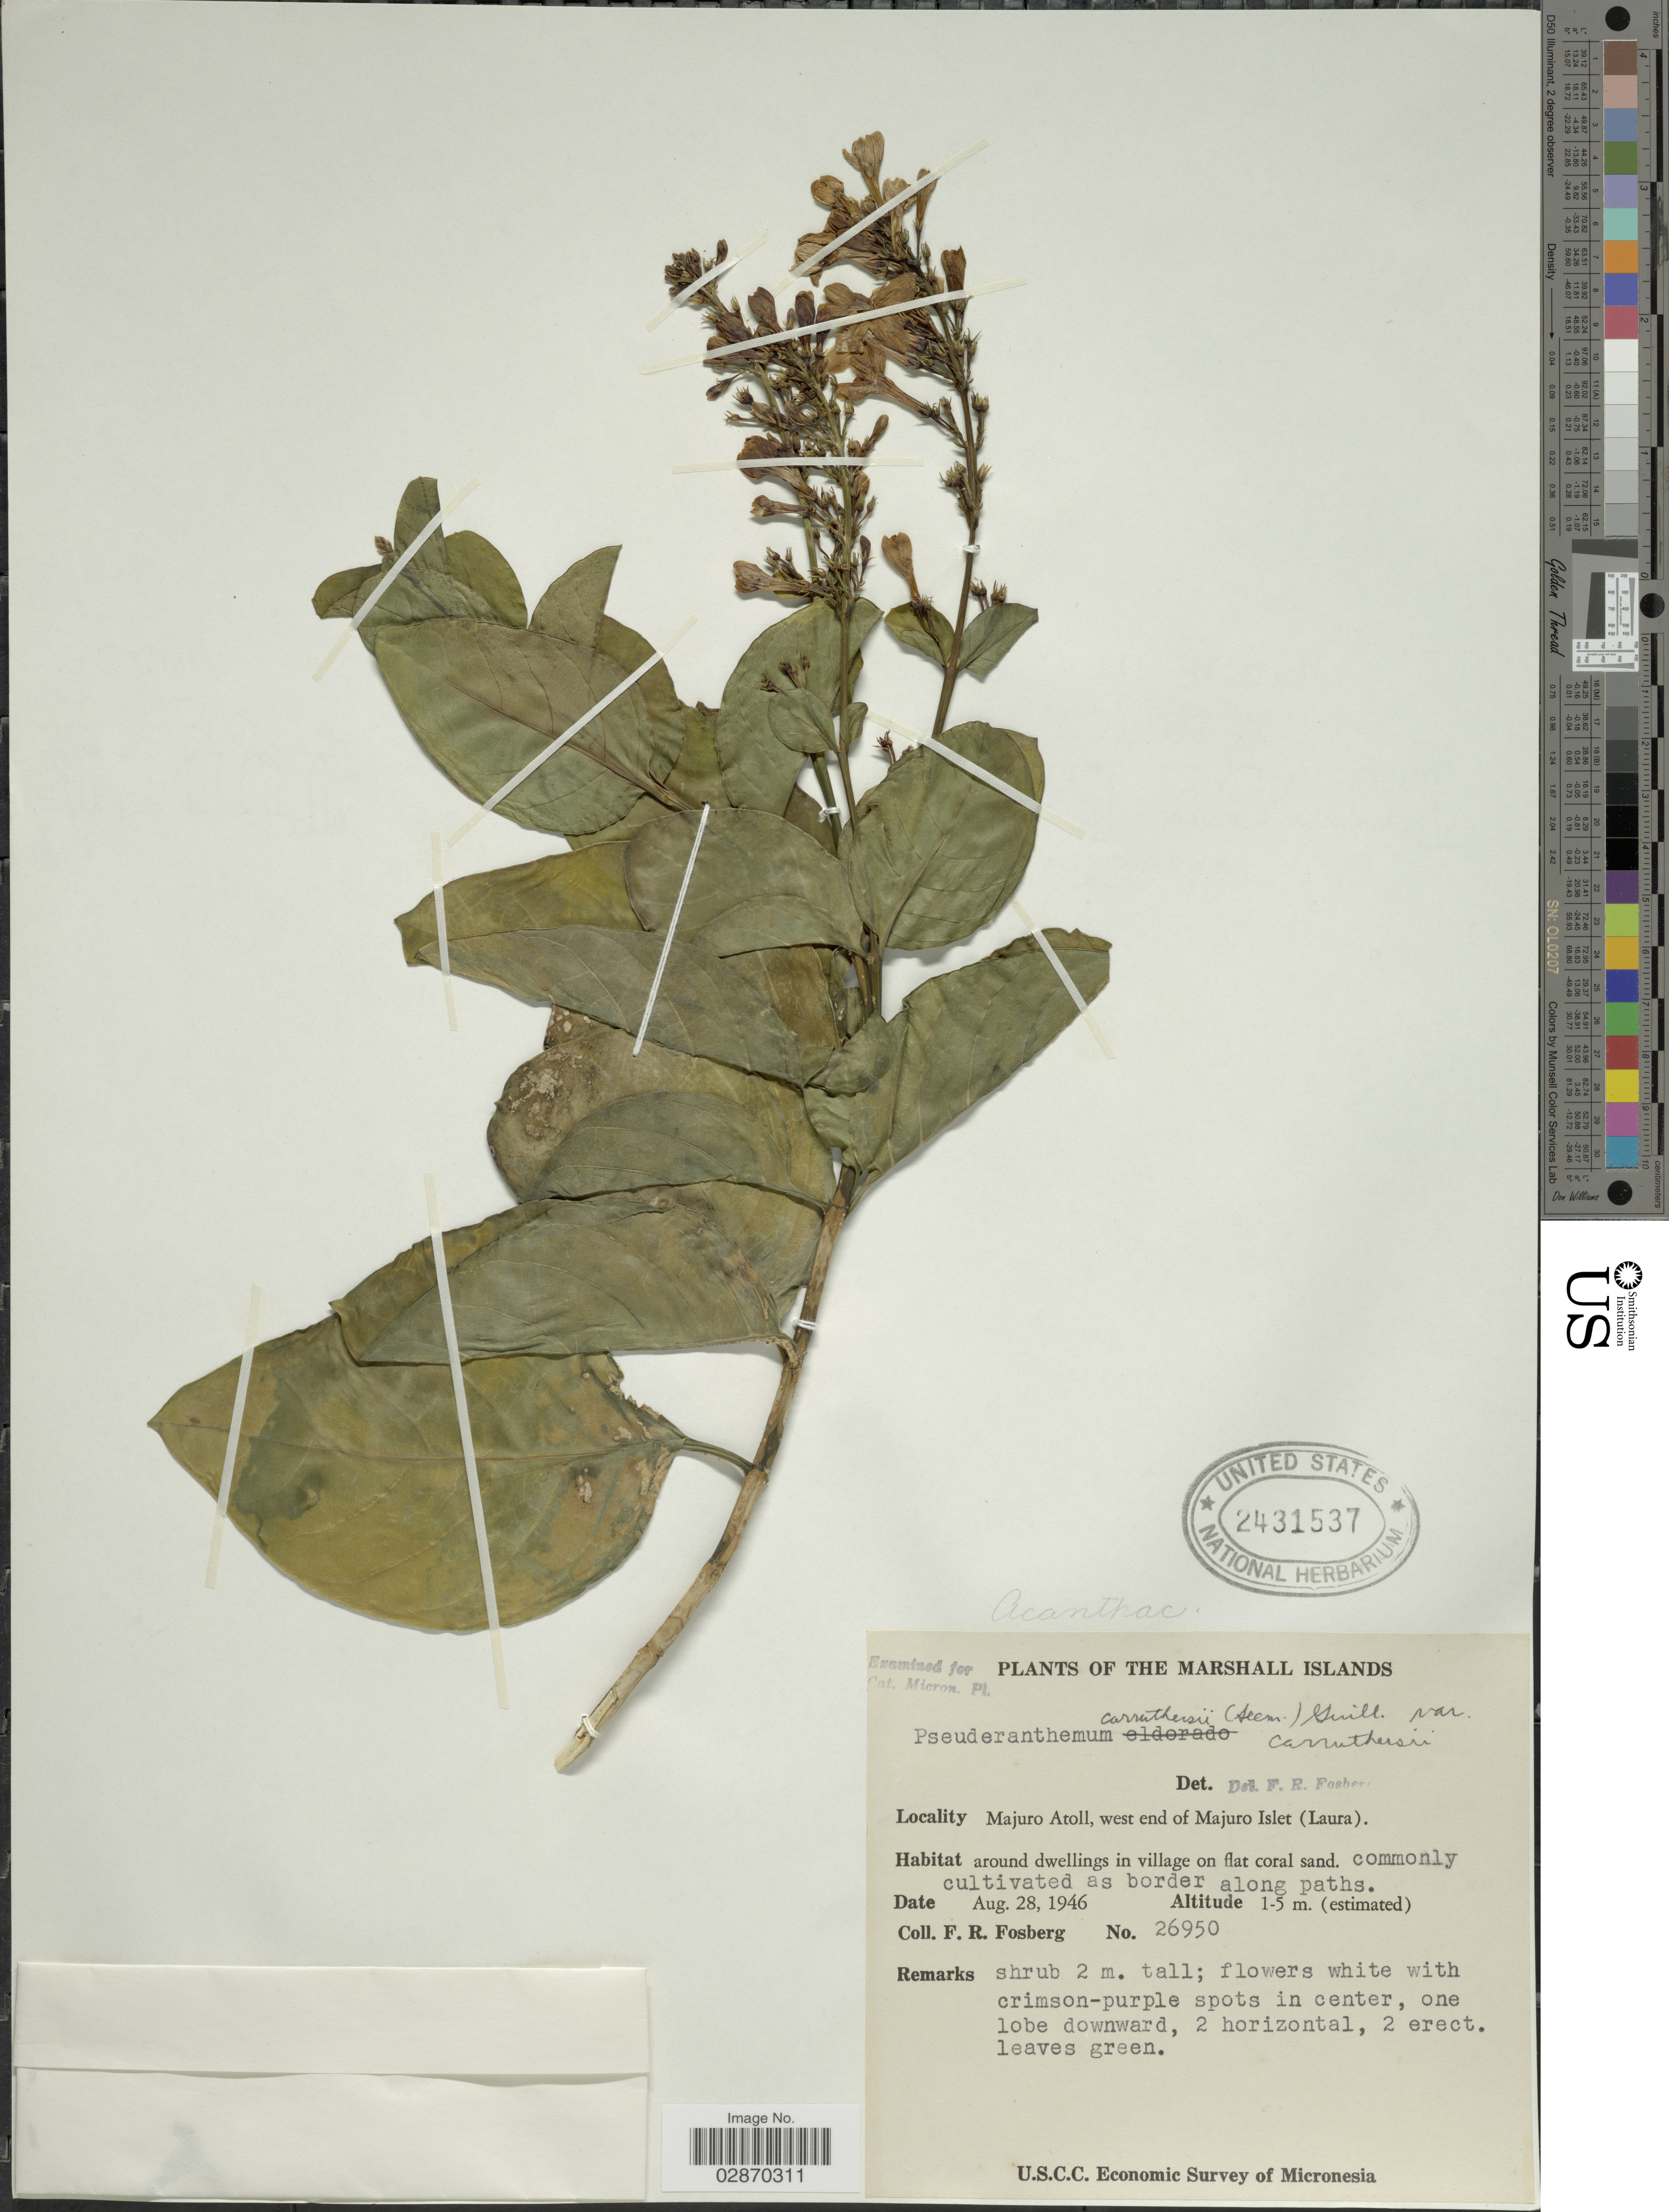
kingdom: Plantae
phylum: Tracheophyta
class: Magnoliopsida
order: Lamiales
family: Acanthaceae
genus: Pseuderanthemum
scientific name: Pseuderanthemum carruthersii var. carruthersii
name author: (Seem.) Guillaumin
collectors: F. R. Fosberg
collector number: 26950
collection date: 1946-08-28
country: Marshall Islands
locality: Majuro Atoll, west end of Majuro Islet (Laura).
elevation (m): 1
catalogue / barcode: US 2431537